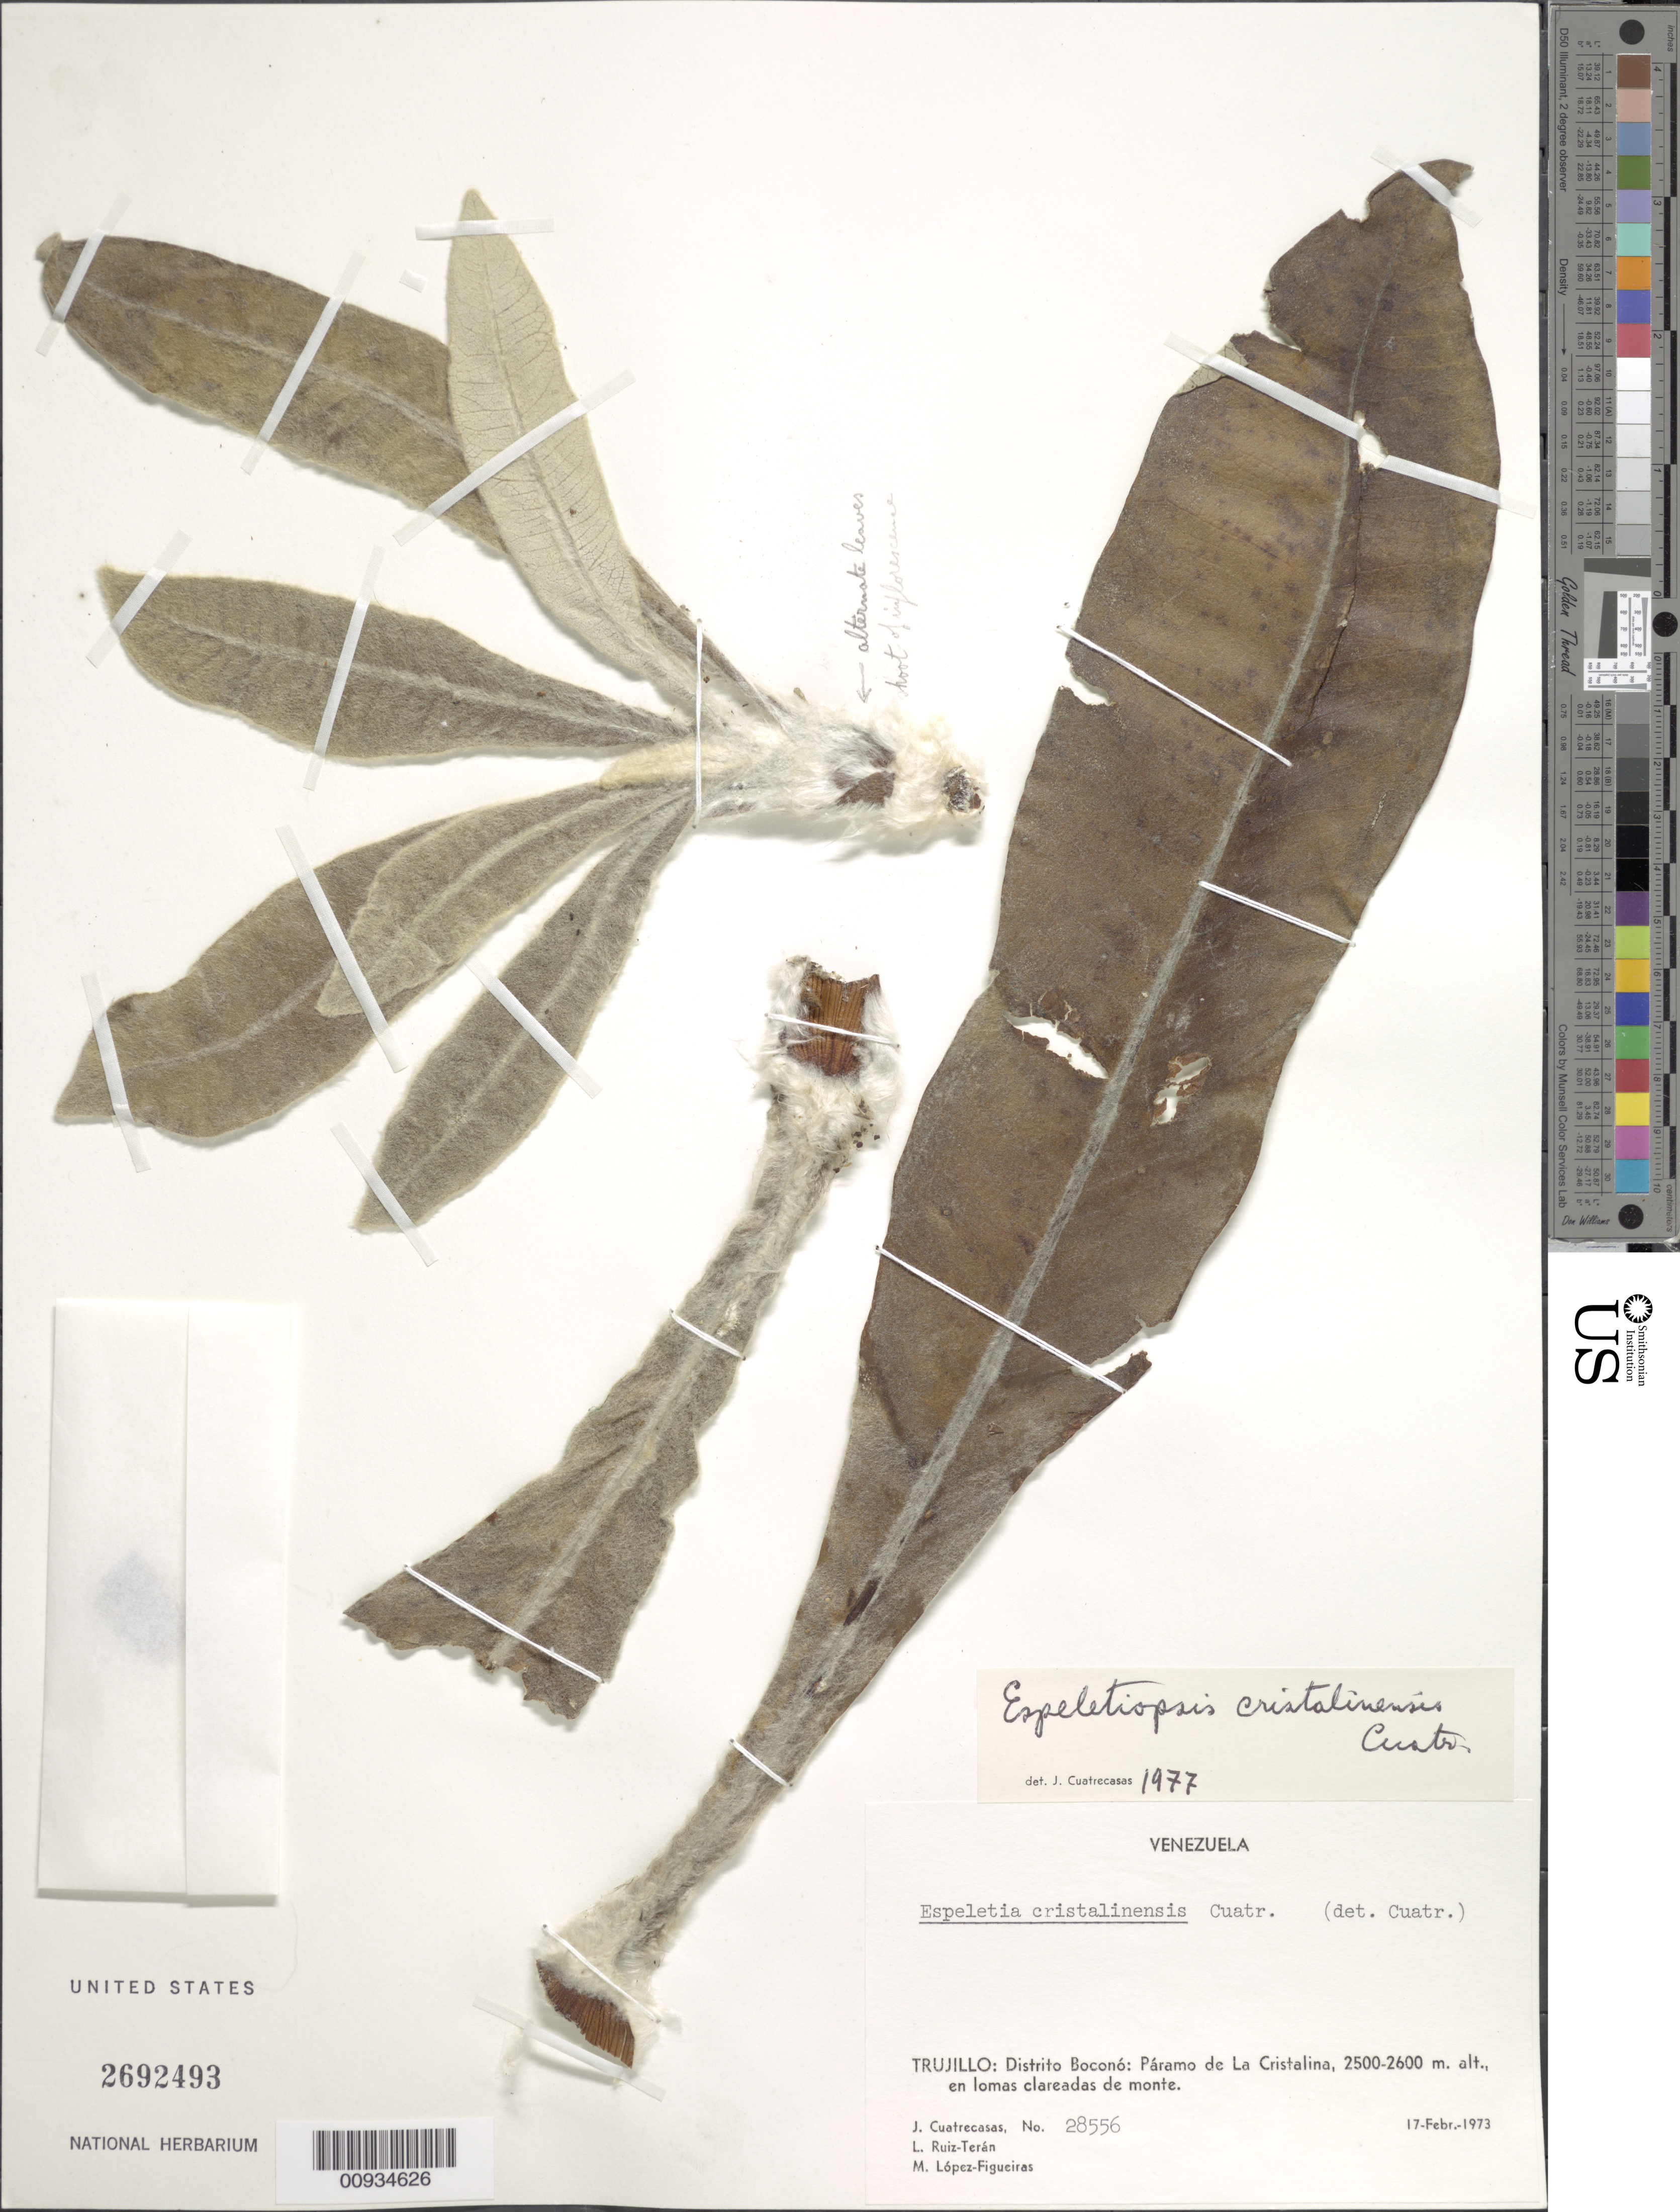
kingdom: Plantae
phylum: Tracheophyta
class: Magnoliopsida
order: Asterales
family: Asteraceae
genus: Espeletiopsis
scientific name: Espeletiopsis cristalinensis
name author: (Cuatrec.) Cuatrec.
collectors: J. Cuatrecasas, L. E. Ruíz-Terán & M. López Figueiras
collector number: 28556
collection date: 1973-02-17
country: Venezuela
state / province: Trujillo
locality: Trujillo: Distrito Bocono: Paramo de La Cristalina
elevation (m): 2500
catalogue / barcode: US 2692493